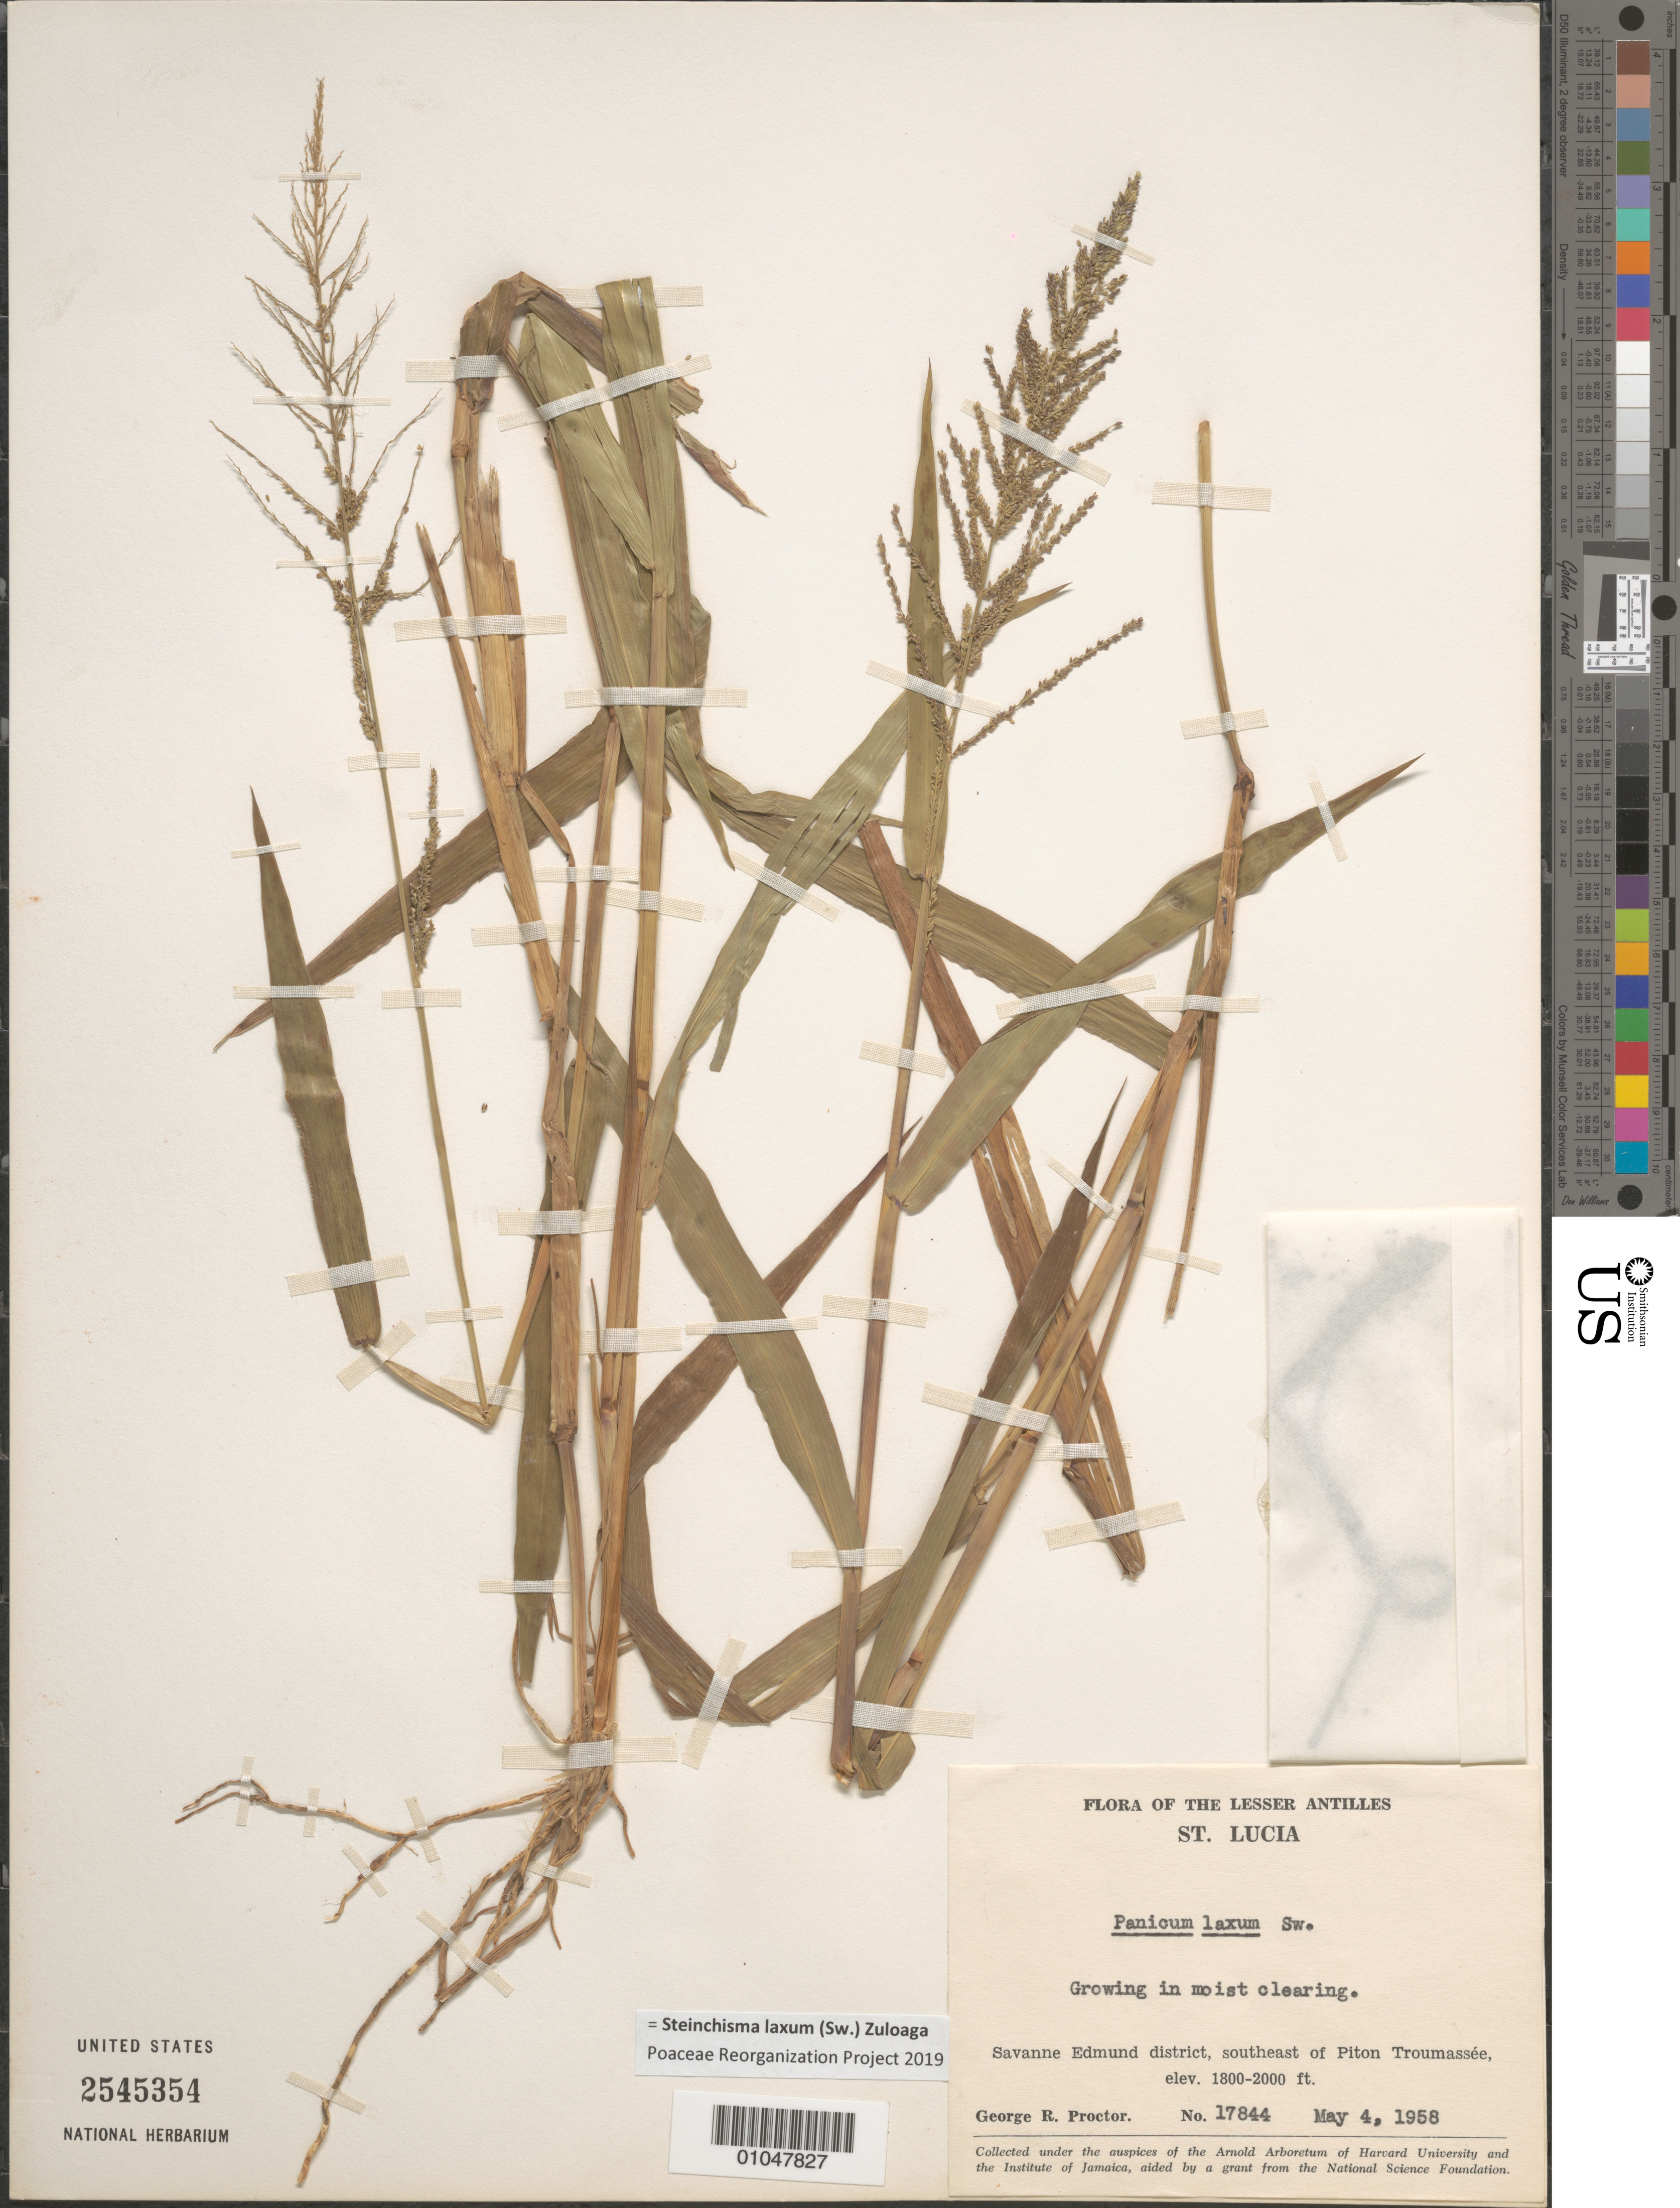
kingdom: Plantae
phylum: Tracheophyta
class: Liliopsida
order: Poales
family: Poaceae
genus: Panicum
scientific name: Panicum laxum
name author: Sw.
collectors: G. R. Proctor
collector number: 17844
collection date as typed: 04 May 1958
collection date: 1958-05-04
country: St. Lucia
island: St. Lucia I.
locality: Savanne Edmund district, SE of Piton Troumassee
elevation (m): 549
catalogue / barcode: US 2545354